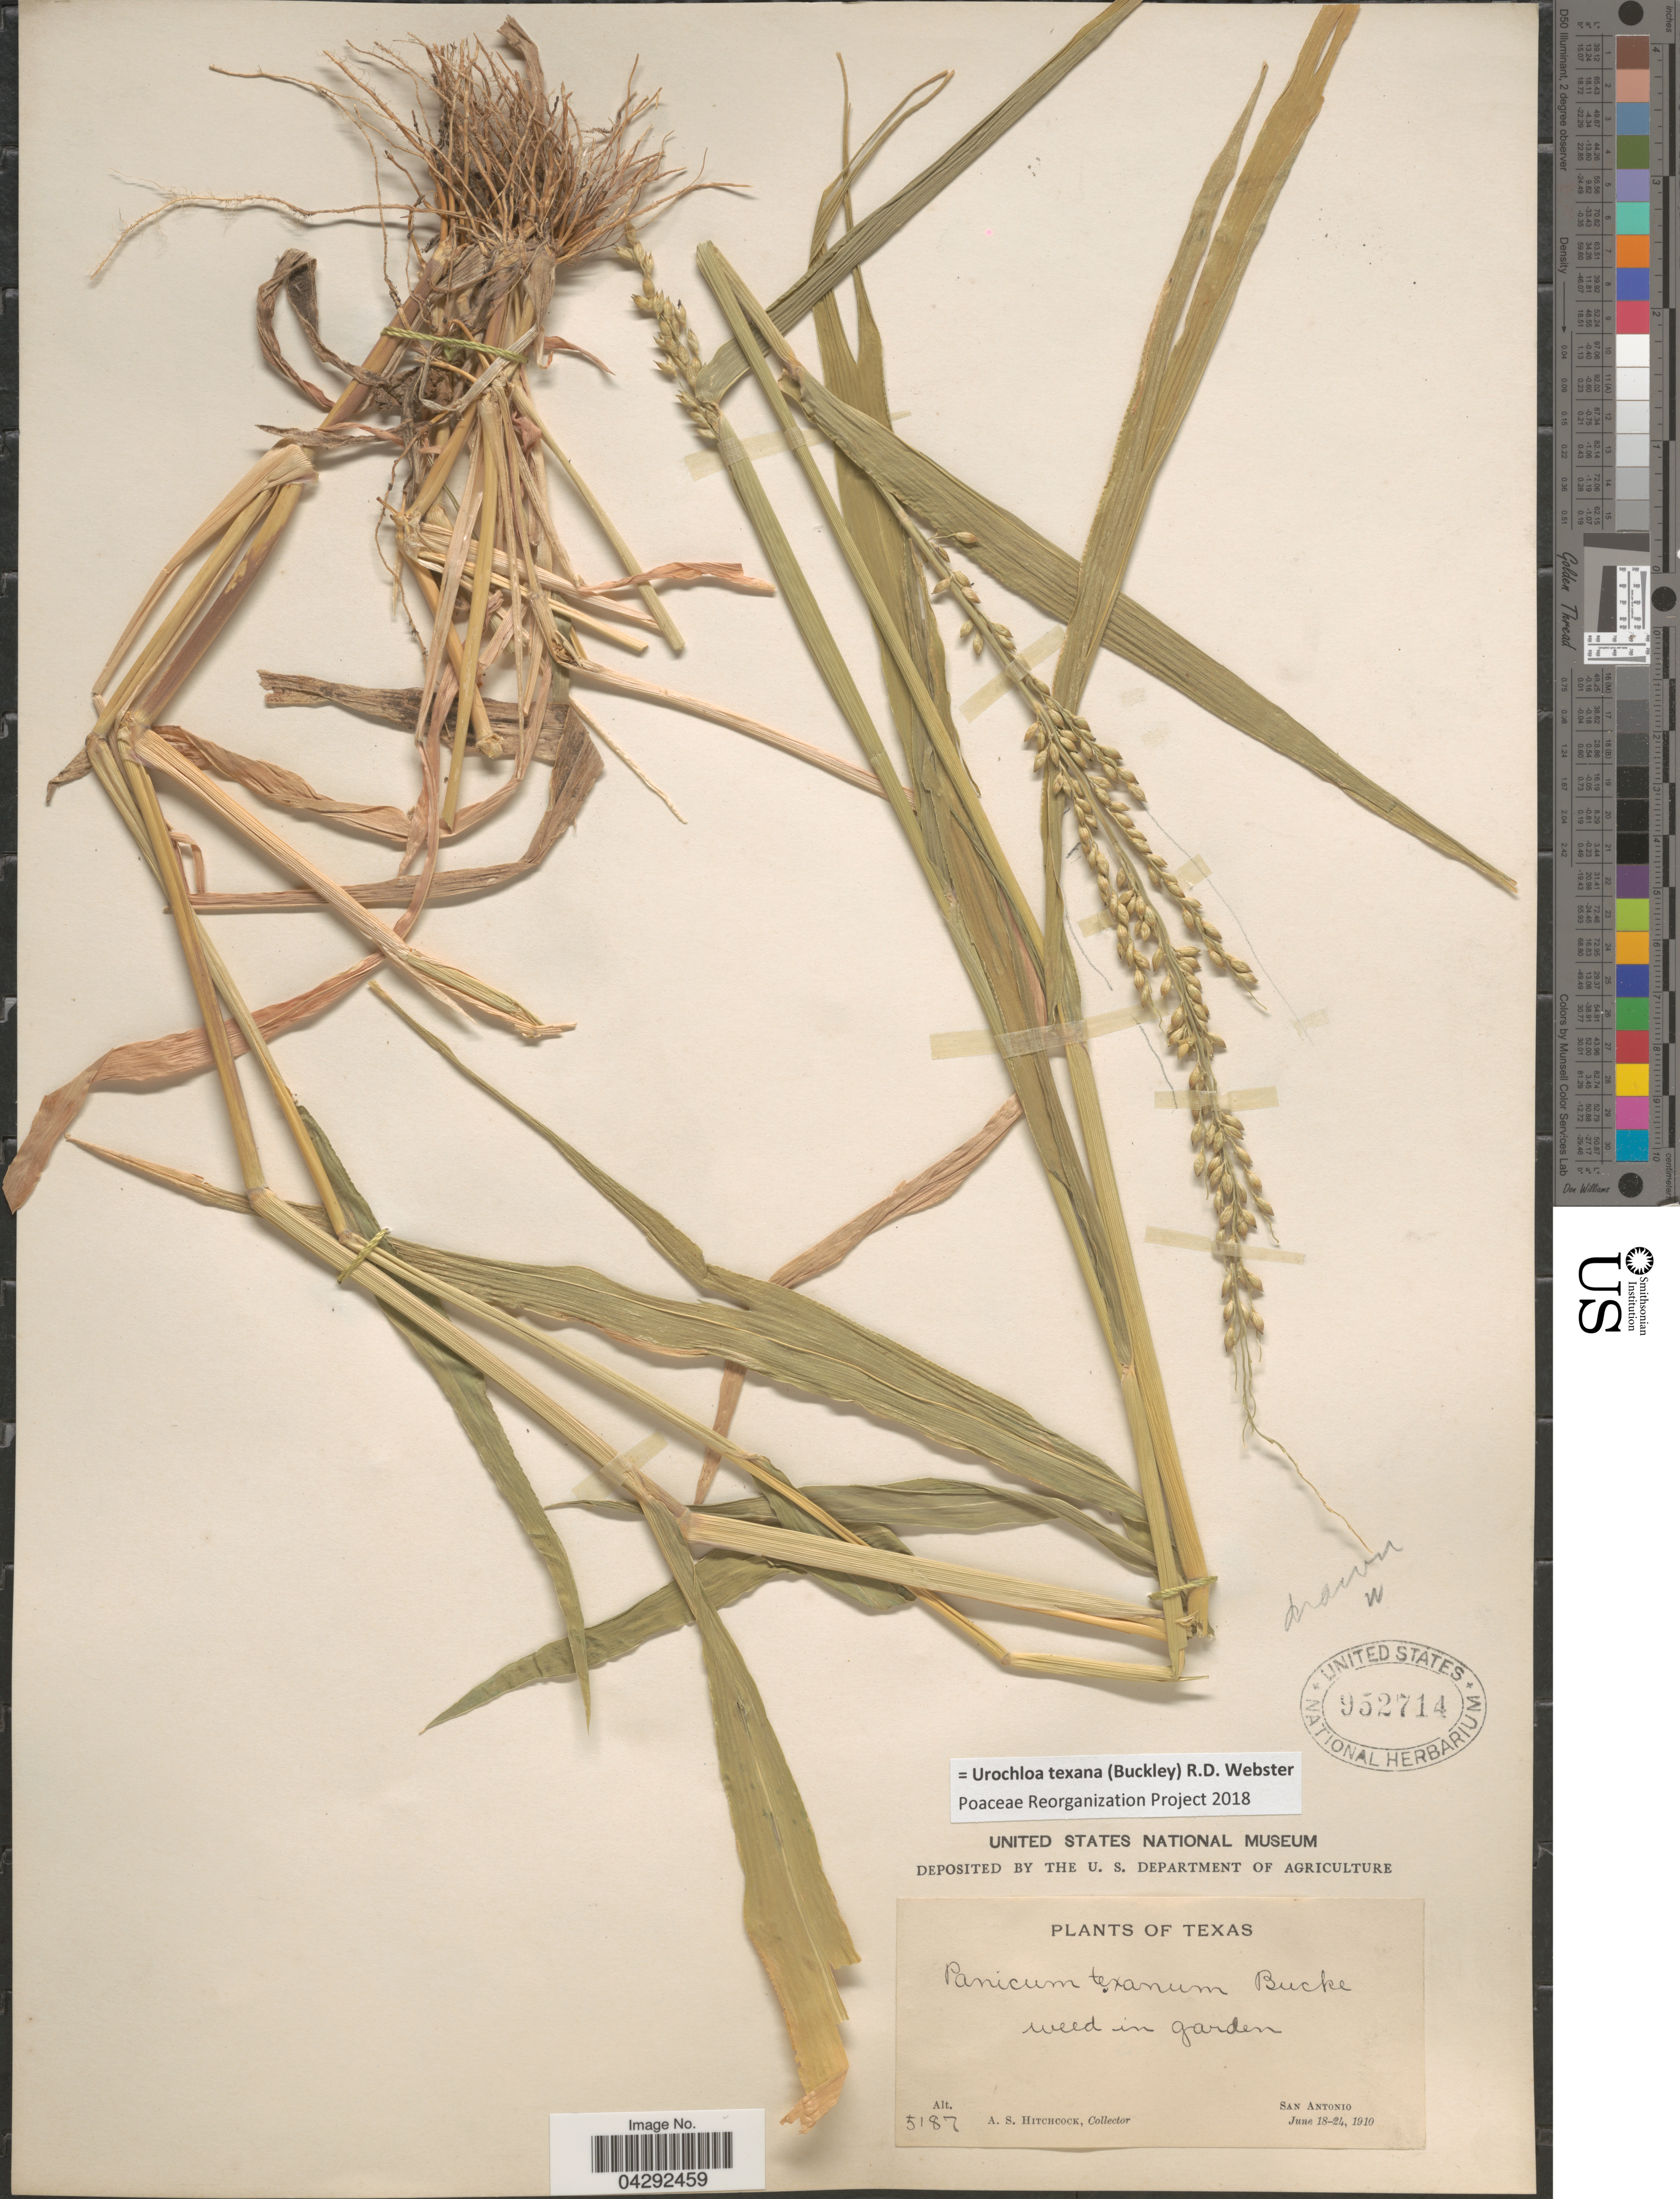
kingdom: Plantae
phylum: Tracheophyta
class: Liliopsida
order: Poales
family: Poaceae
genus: Urochloa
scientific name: Urochloa texana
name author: (Buckley) R.D. Webster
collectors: A. S. Hitchcock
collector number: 5187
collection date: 1910-06-18/1910-06-24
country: United States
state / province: Texas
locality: San Antonio.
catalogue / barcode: US 952714